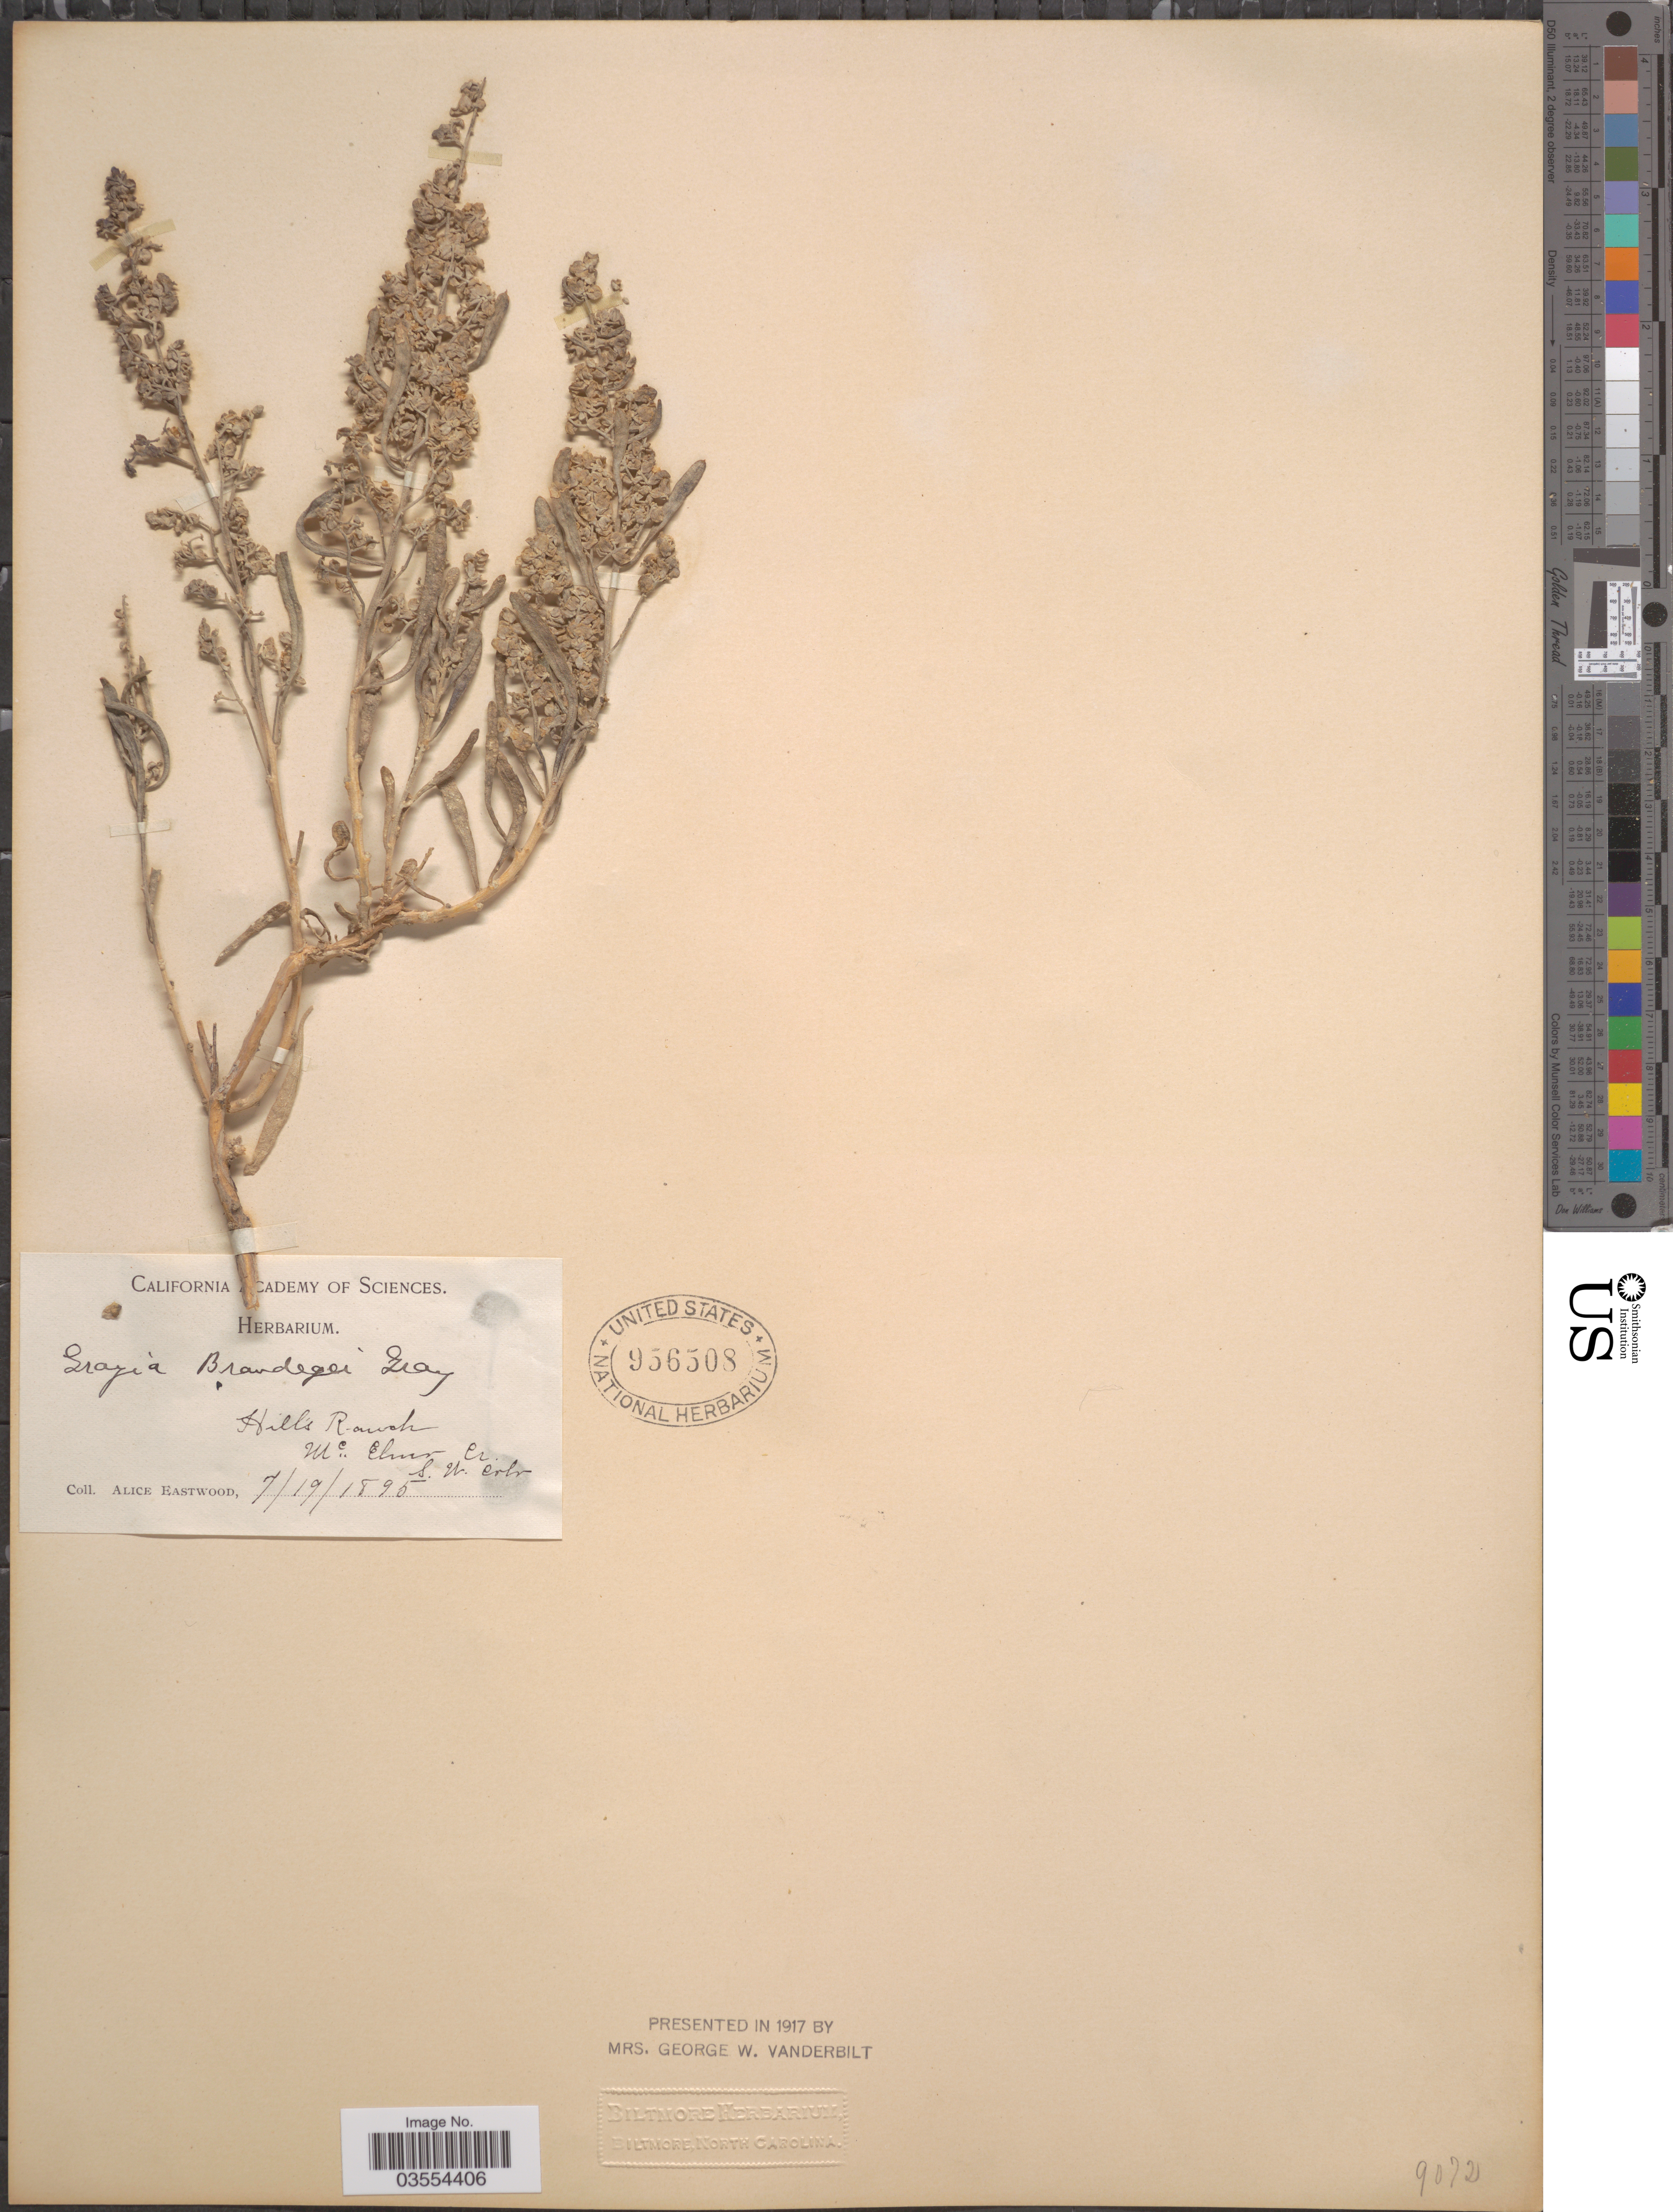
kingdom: Plantae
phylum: Tracheophyta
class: Magnoliopsida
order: Caryophyllales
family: Amaranthaceae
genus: Grayia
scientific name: Grayia brandegeei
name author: A. Gray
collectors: A. Eastwood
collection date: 1895-07-19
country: United States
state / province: Colorado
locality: Hills Ranch, McElmo Cr. S. W. Colo.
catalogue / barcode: US 956508